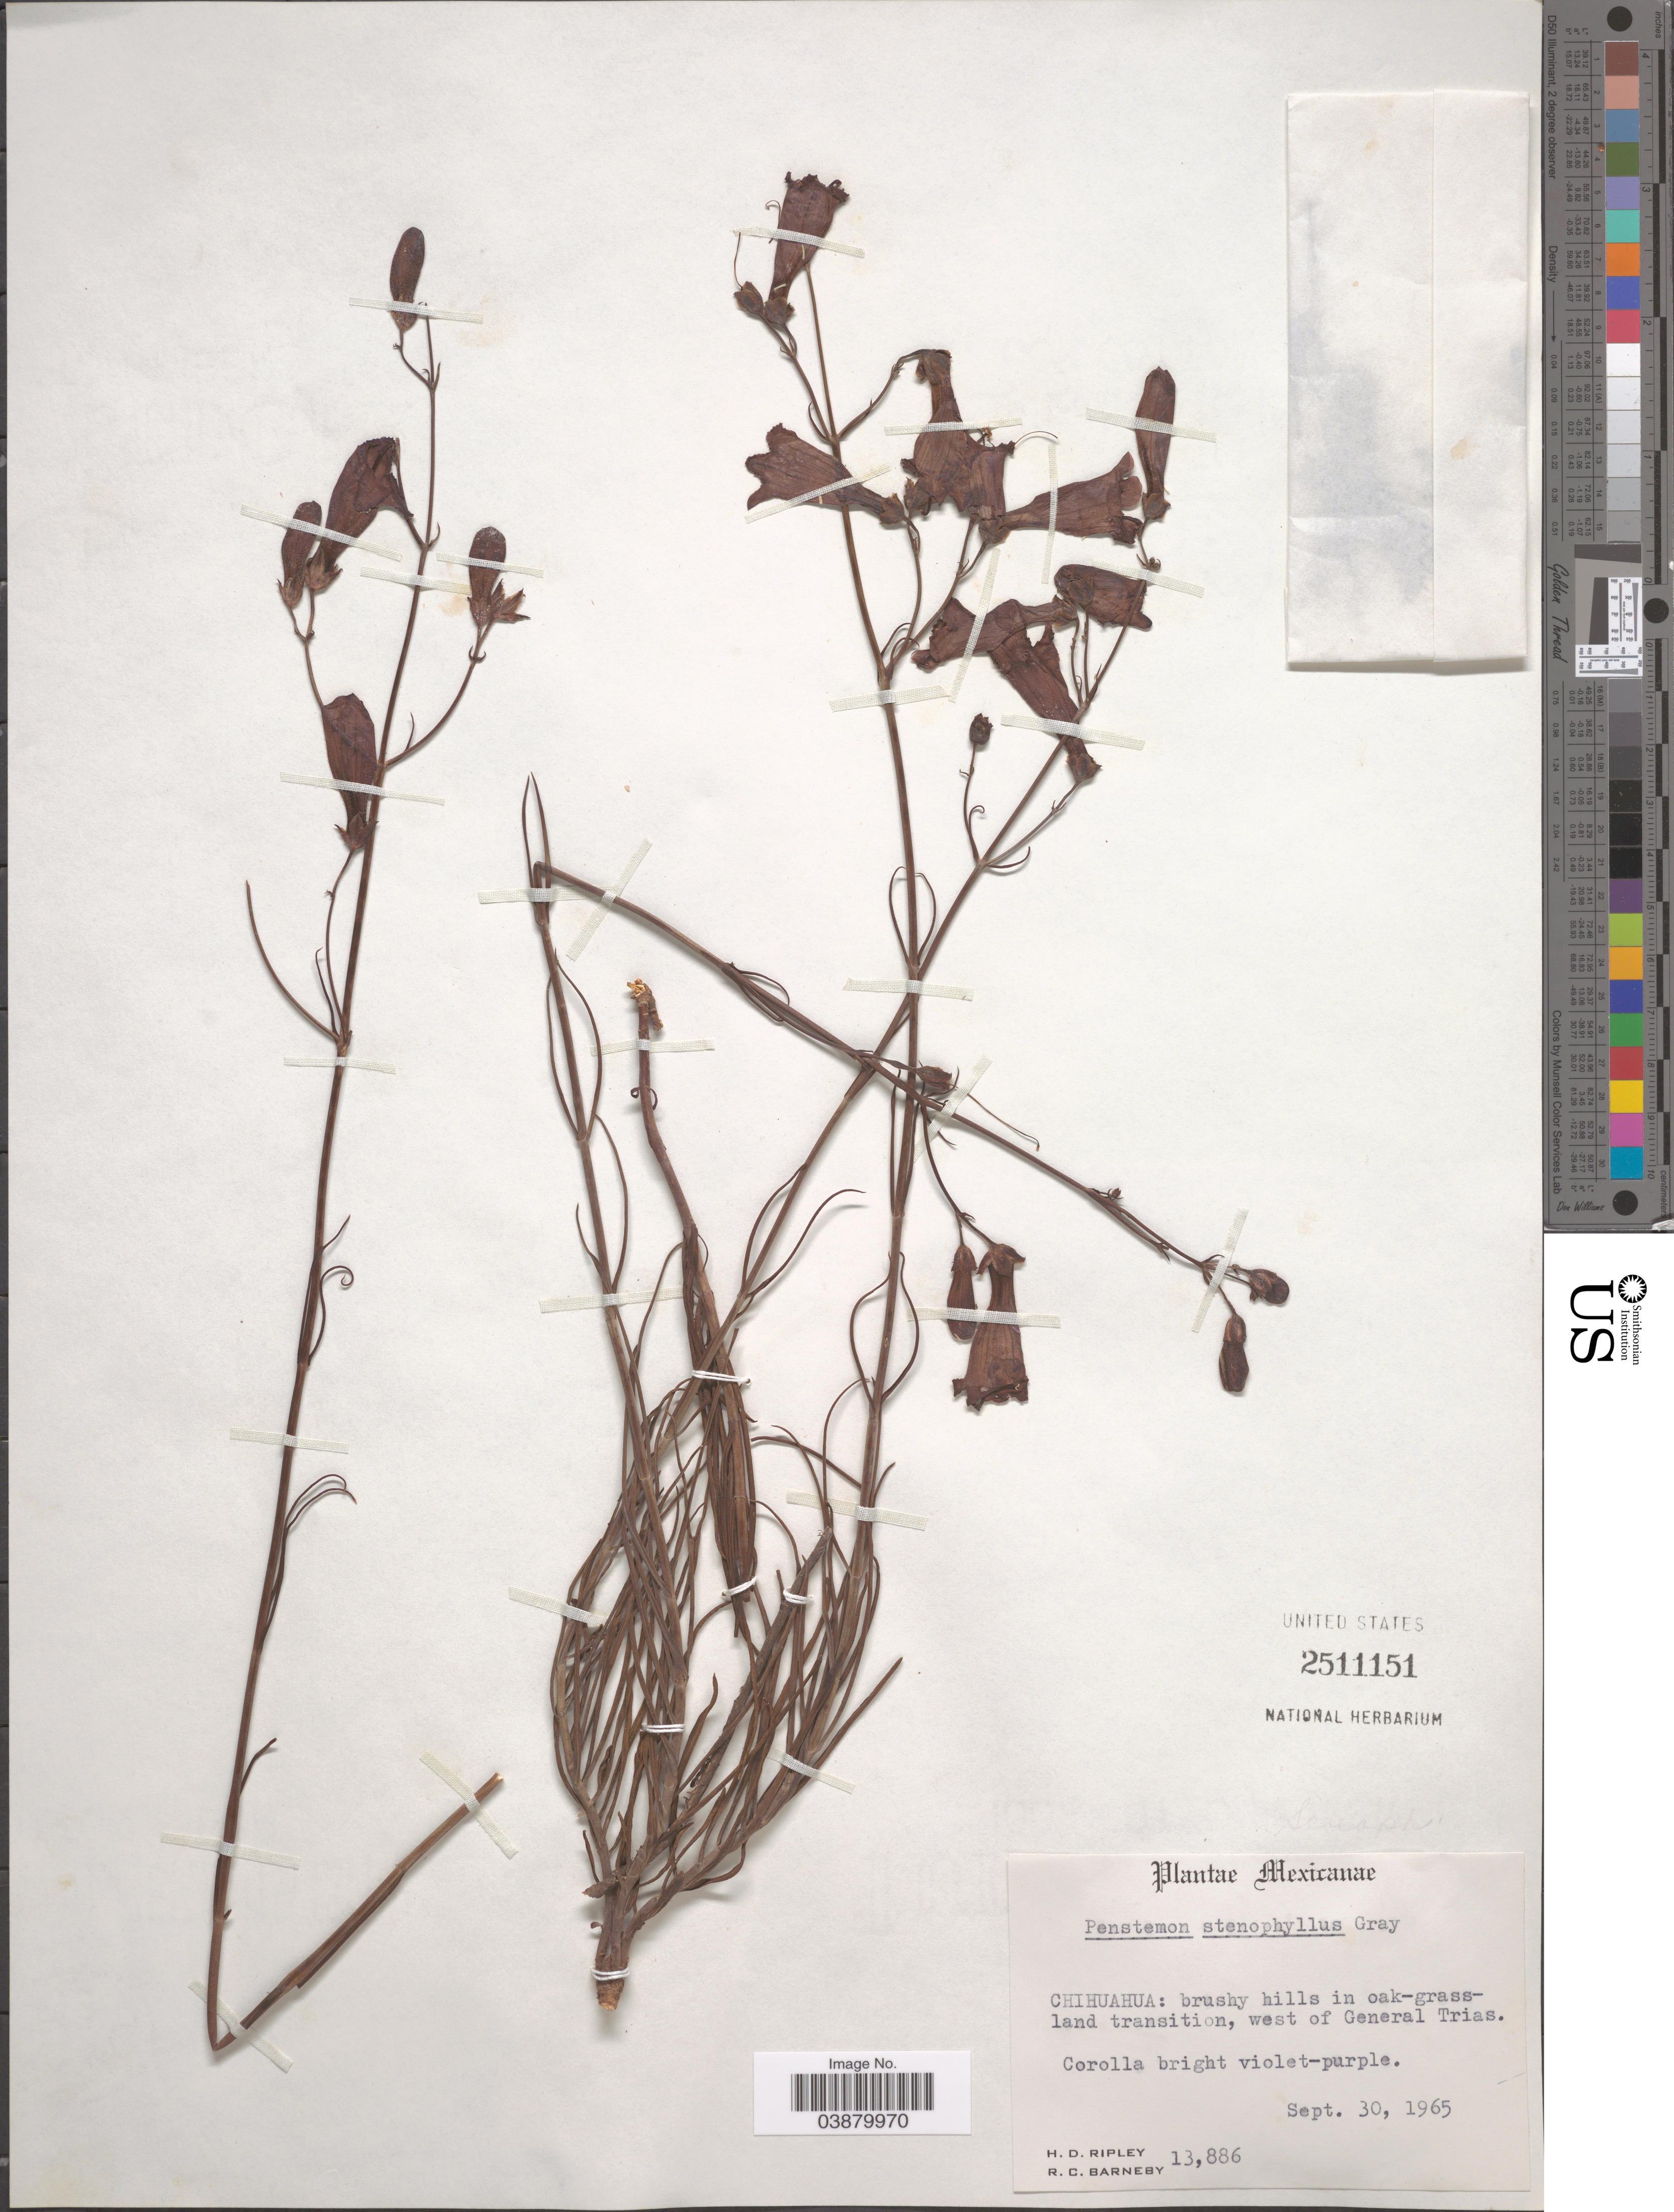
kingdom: Plantae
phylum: Tracheophyta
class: Magnoliopsida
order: Lamiales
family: Plantaginaceae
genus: Penstemon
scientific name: Penstemon stenophyllus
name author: A. Gray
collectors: H. Ripley & R. C. Barneby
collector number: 13886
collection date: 1965-09-30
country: Mexico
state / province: Chihuahua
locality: Brushy hills in oak-grass-land transition, west of General Trias.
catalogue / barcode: US 2511151